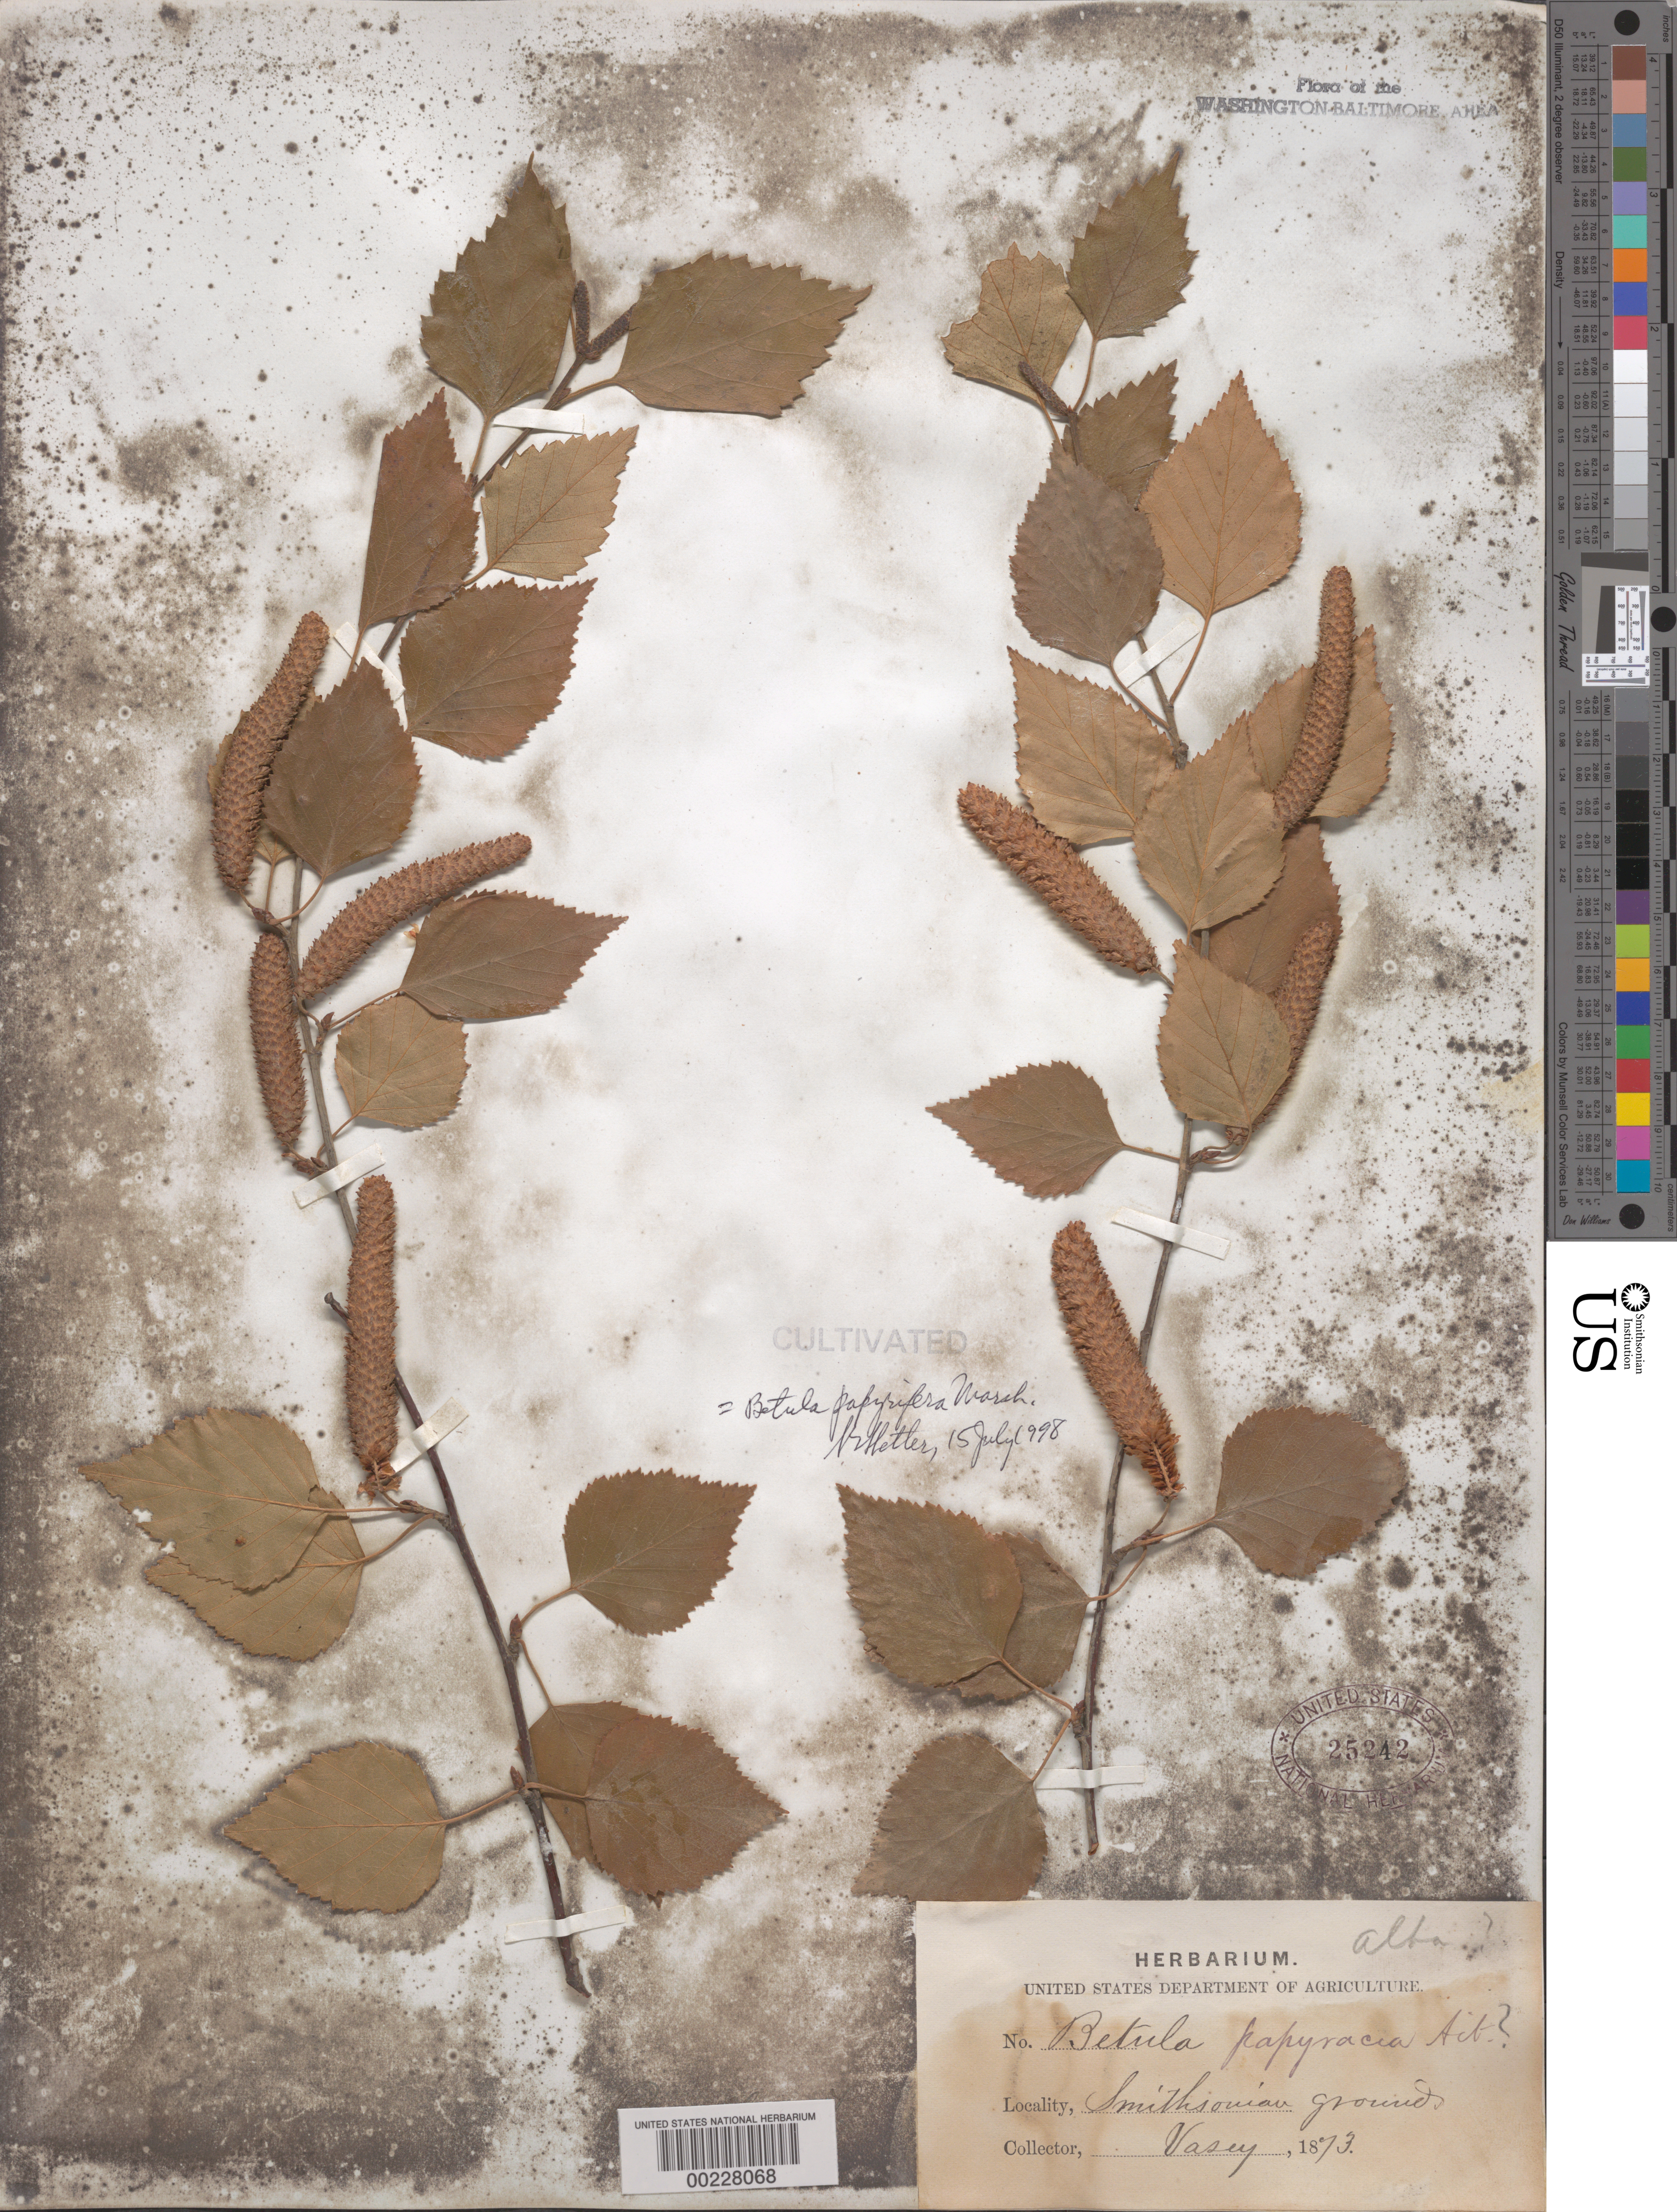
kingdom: Plantae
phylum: Tracheophyta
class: Magnoliopsida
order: Fagales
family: Betulaceae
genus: Betula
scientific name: Betula papyrifera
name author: Marshall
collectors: G. R. Vasey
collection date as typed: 1873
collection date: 1873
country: United States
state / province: District of Columbia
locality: Smithsonian grounds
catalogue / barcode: US 25242